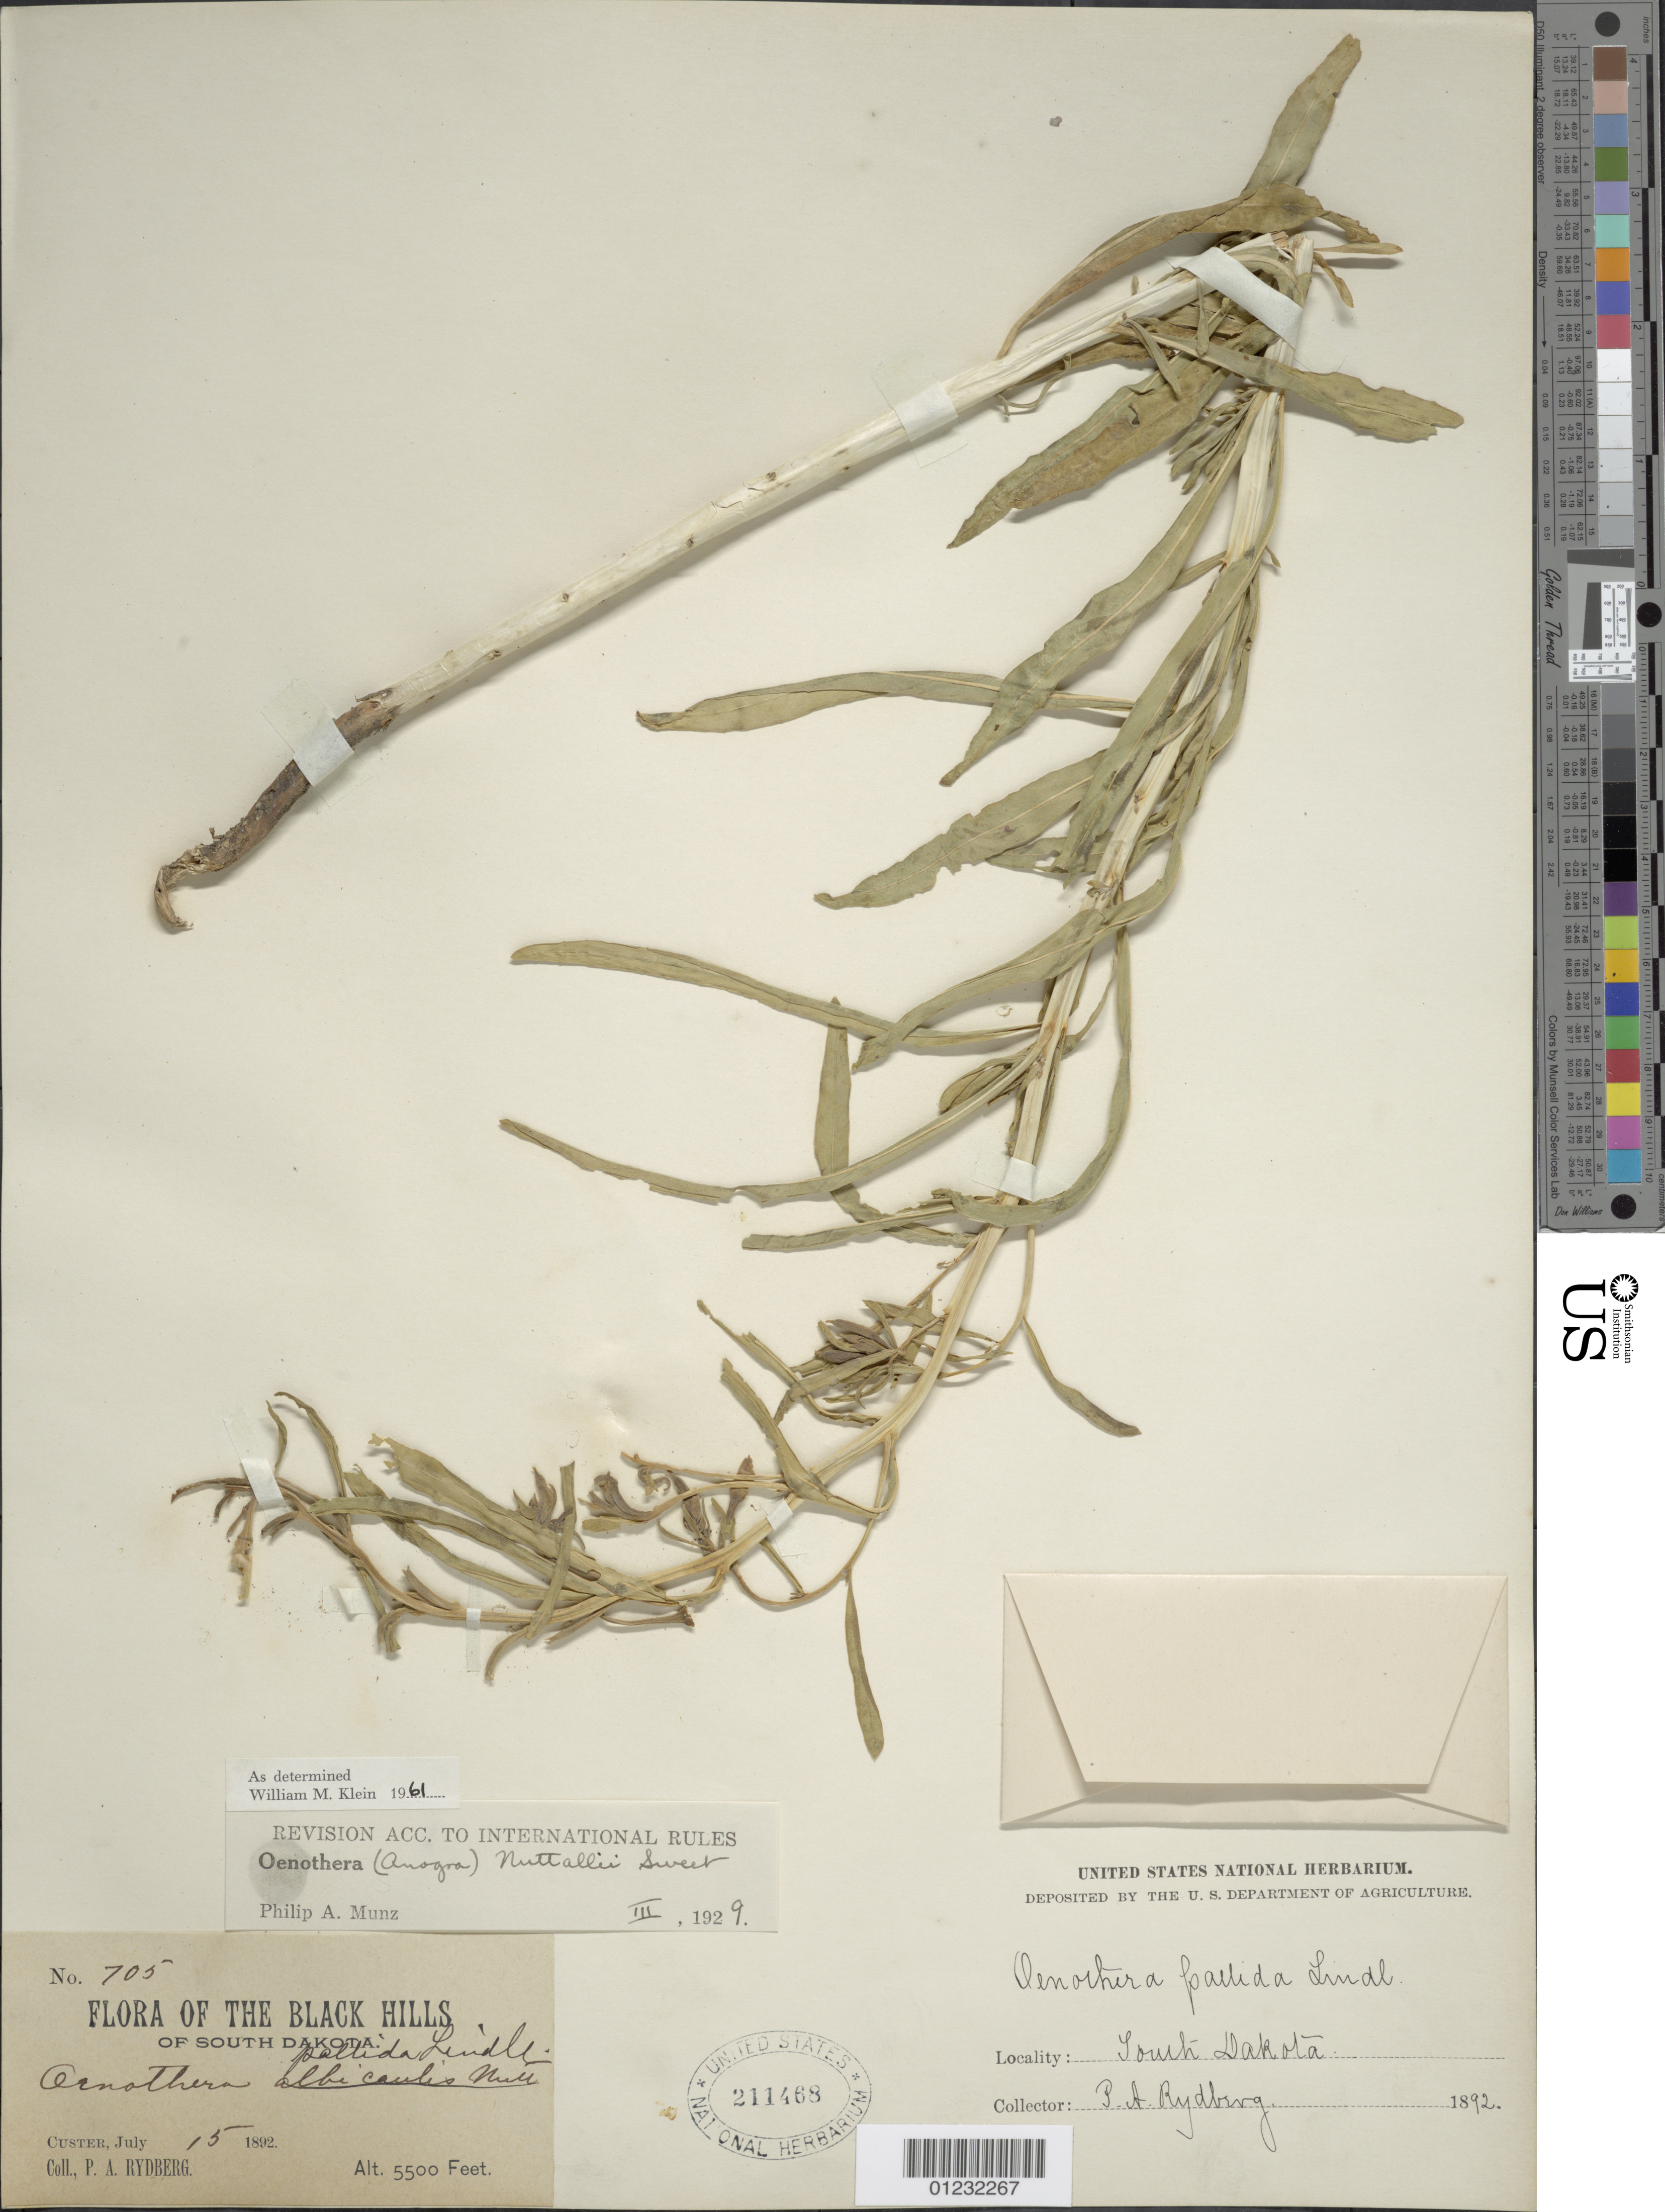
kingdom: Plantae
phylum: Tracheophyta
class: Magnoliopsida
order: Myrtales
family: Onagraceae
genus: Oenothera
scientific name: Oenothera nuttallii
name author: Sweet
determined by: Klein, W. M.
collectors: P. A. Rydberg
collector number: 705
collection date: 1892-07-15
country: United States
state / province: South Dakota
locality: Custer.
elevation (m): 1676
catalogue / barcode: US 211468